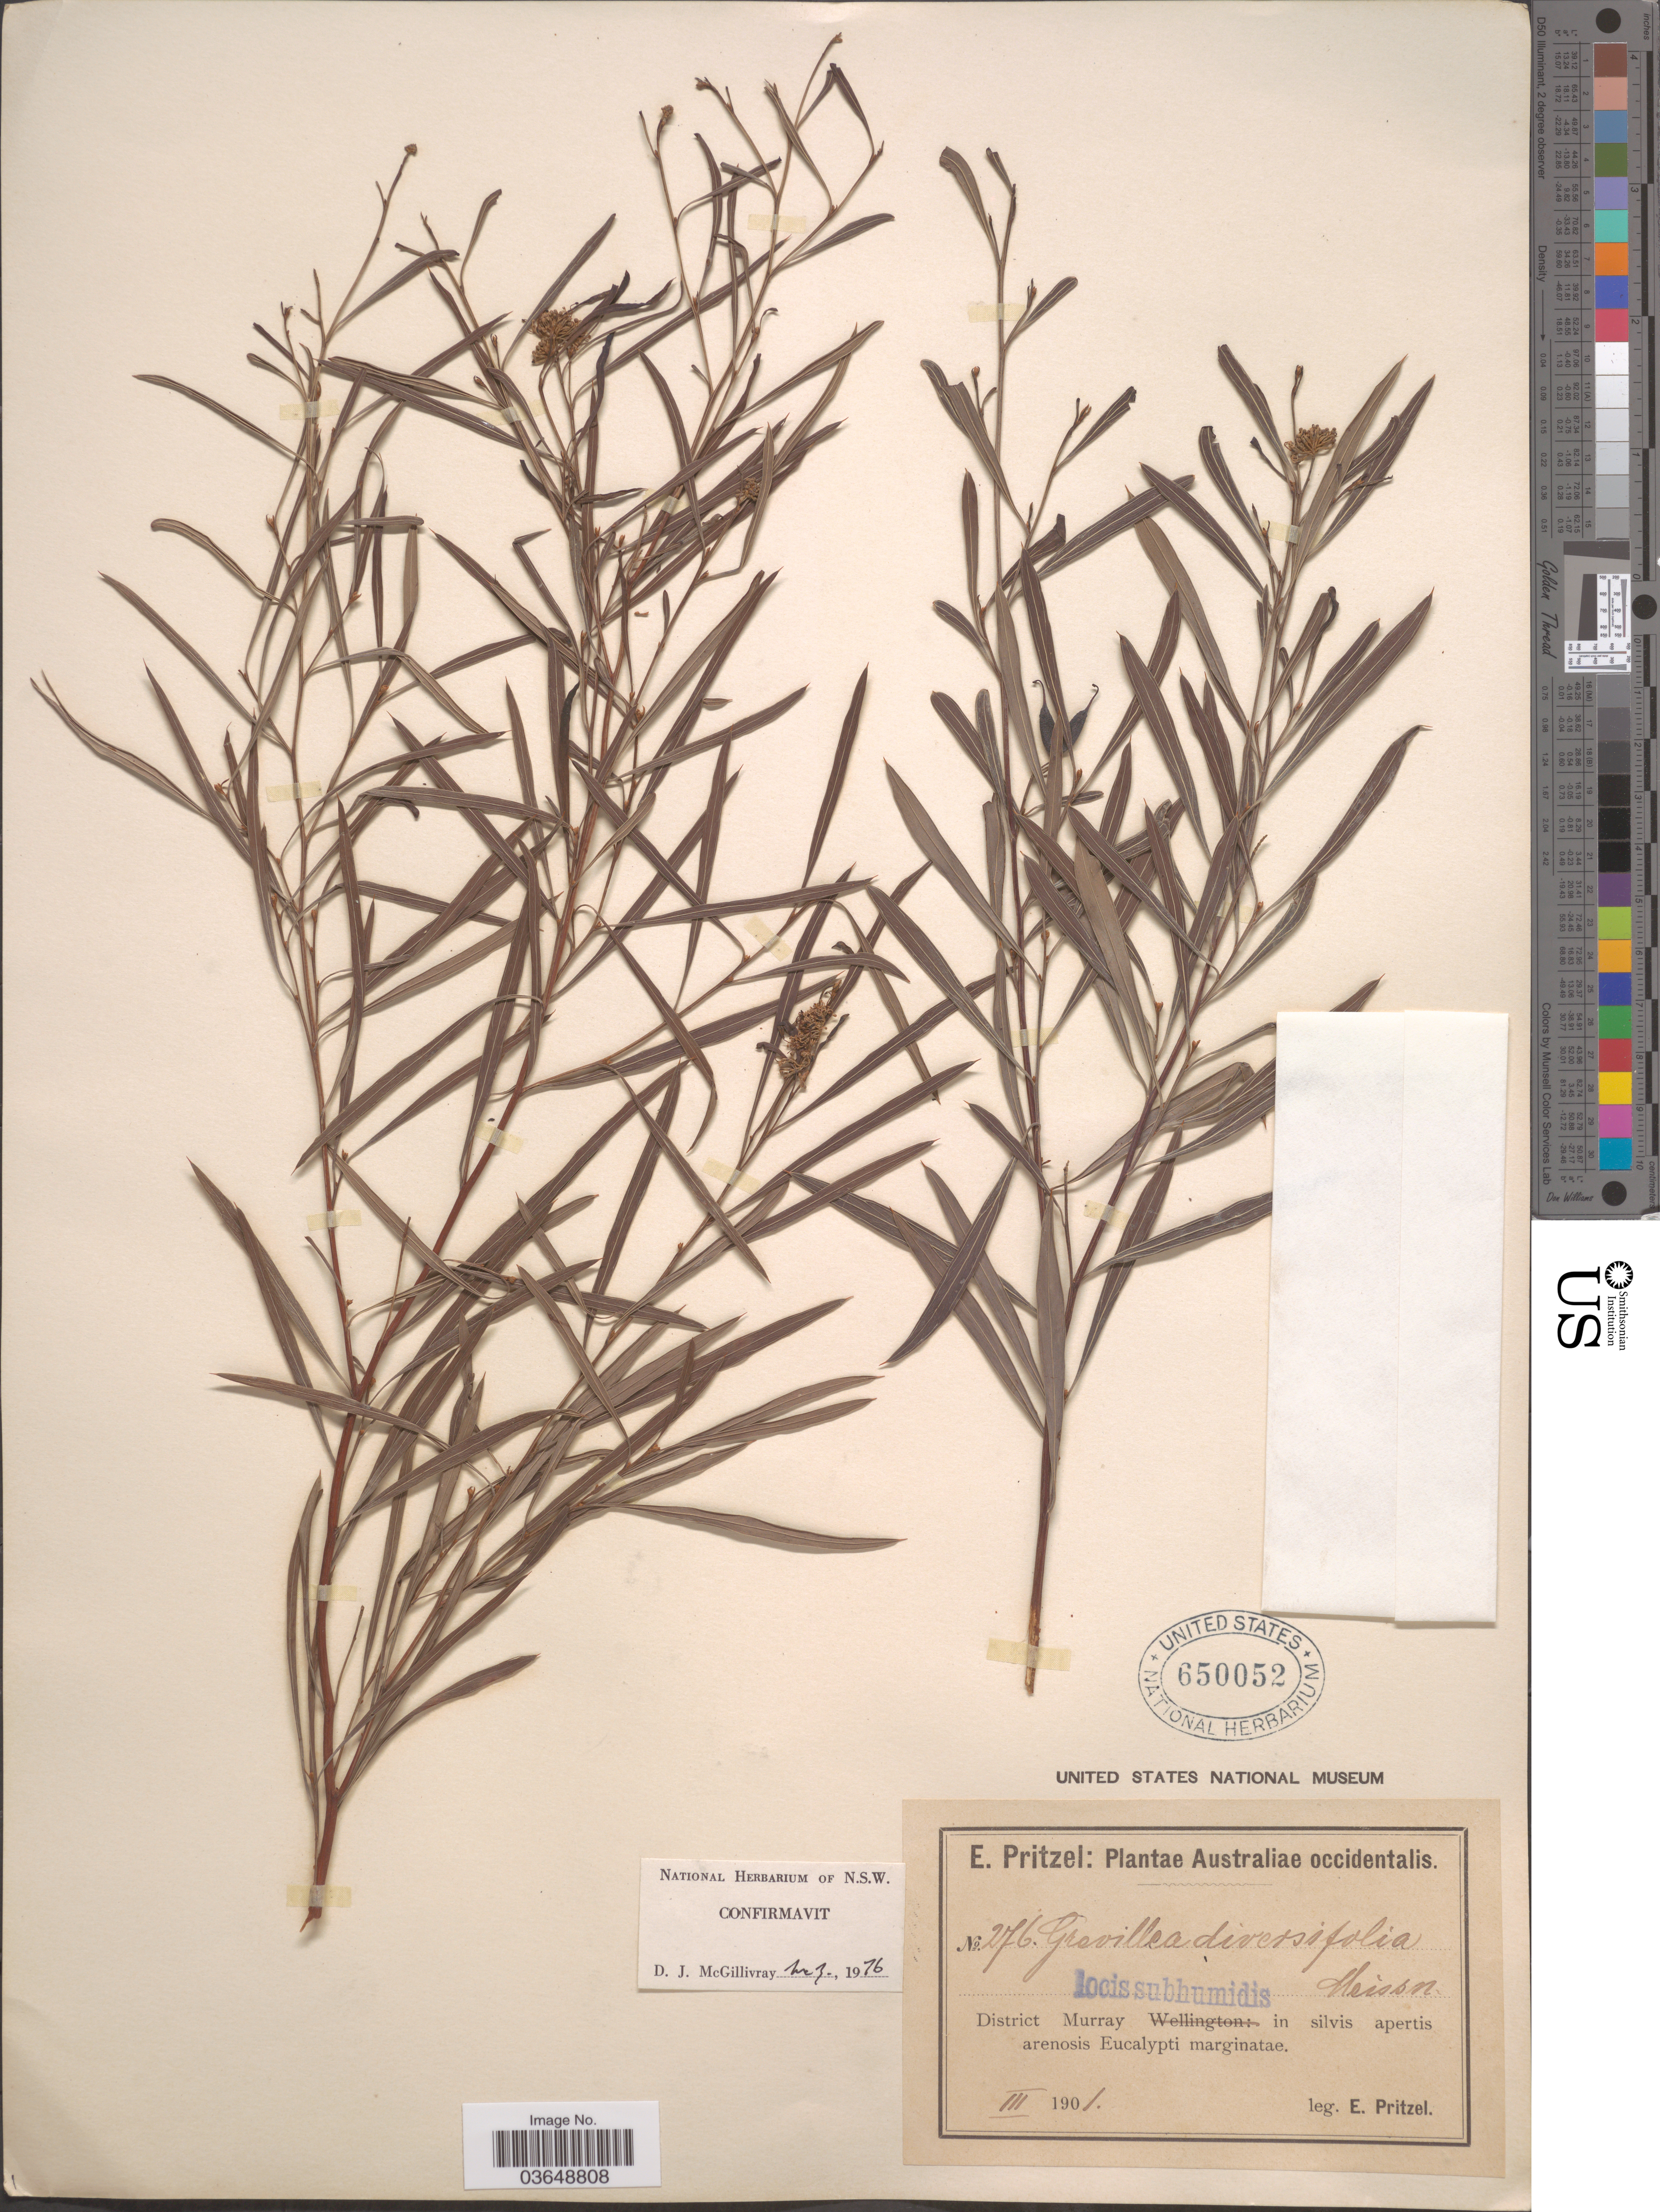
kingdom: Plantae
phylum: Tracheophyta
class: Magnoliopsida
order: Proteales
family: Proteaceae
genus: Grevillea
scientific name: Grevillea diversifolia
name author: Meisn.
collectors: E. G. Pritzel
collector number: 276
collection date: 1901-03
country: Australia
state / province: Western Australia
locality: Australiae occidentalis. District Murray: in silvis apertis arenosis Eucalypti marginatae.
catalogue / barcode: US 650052